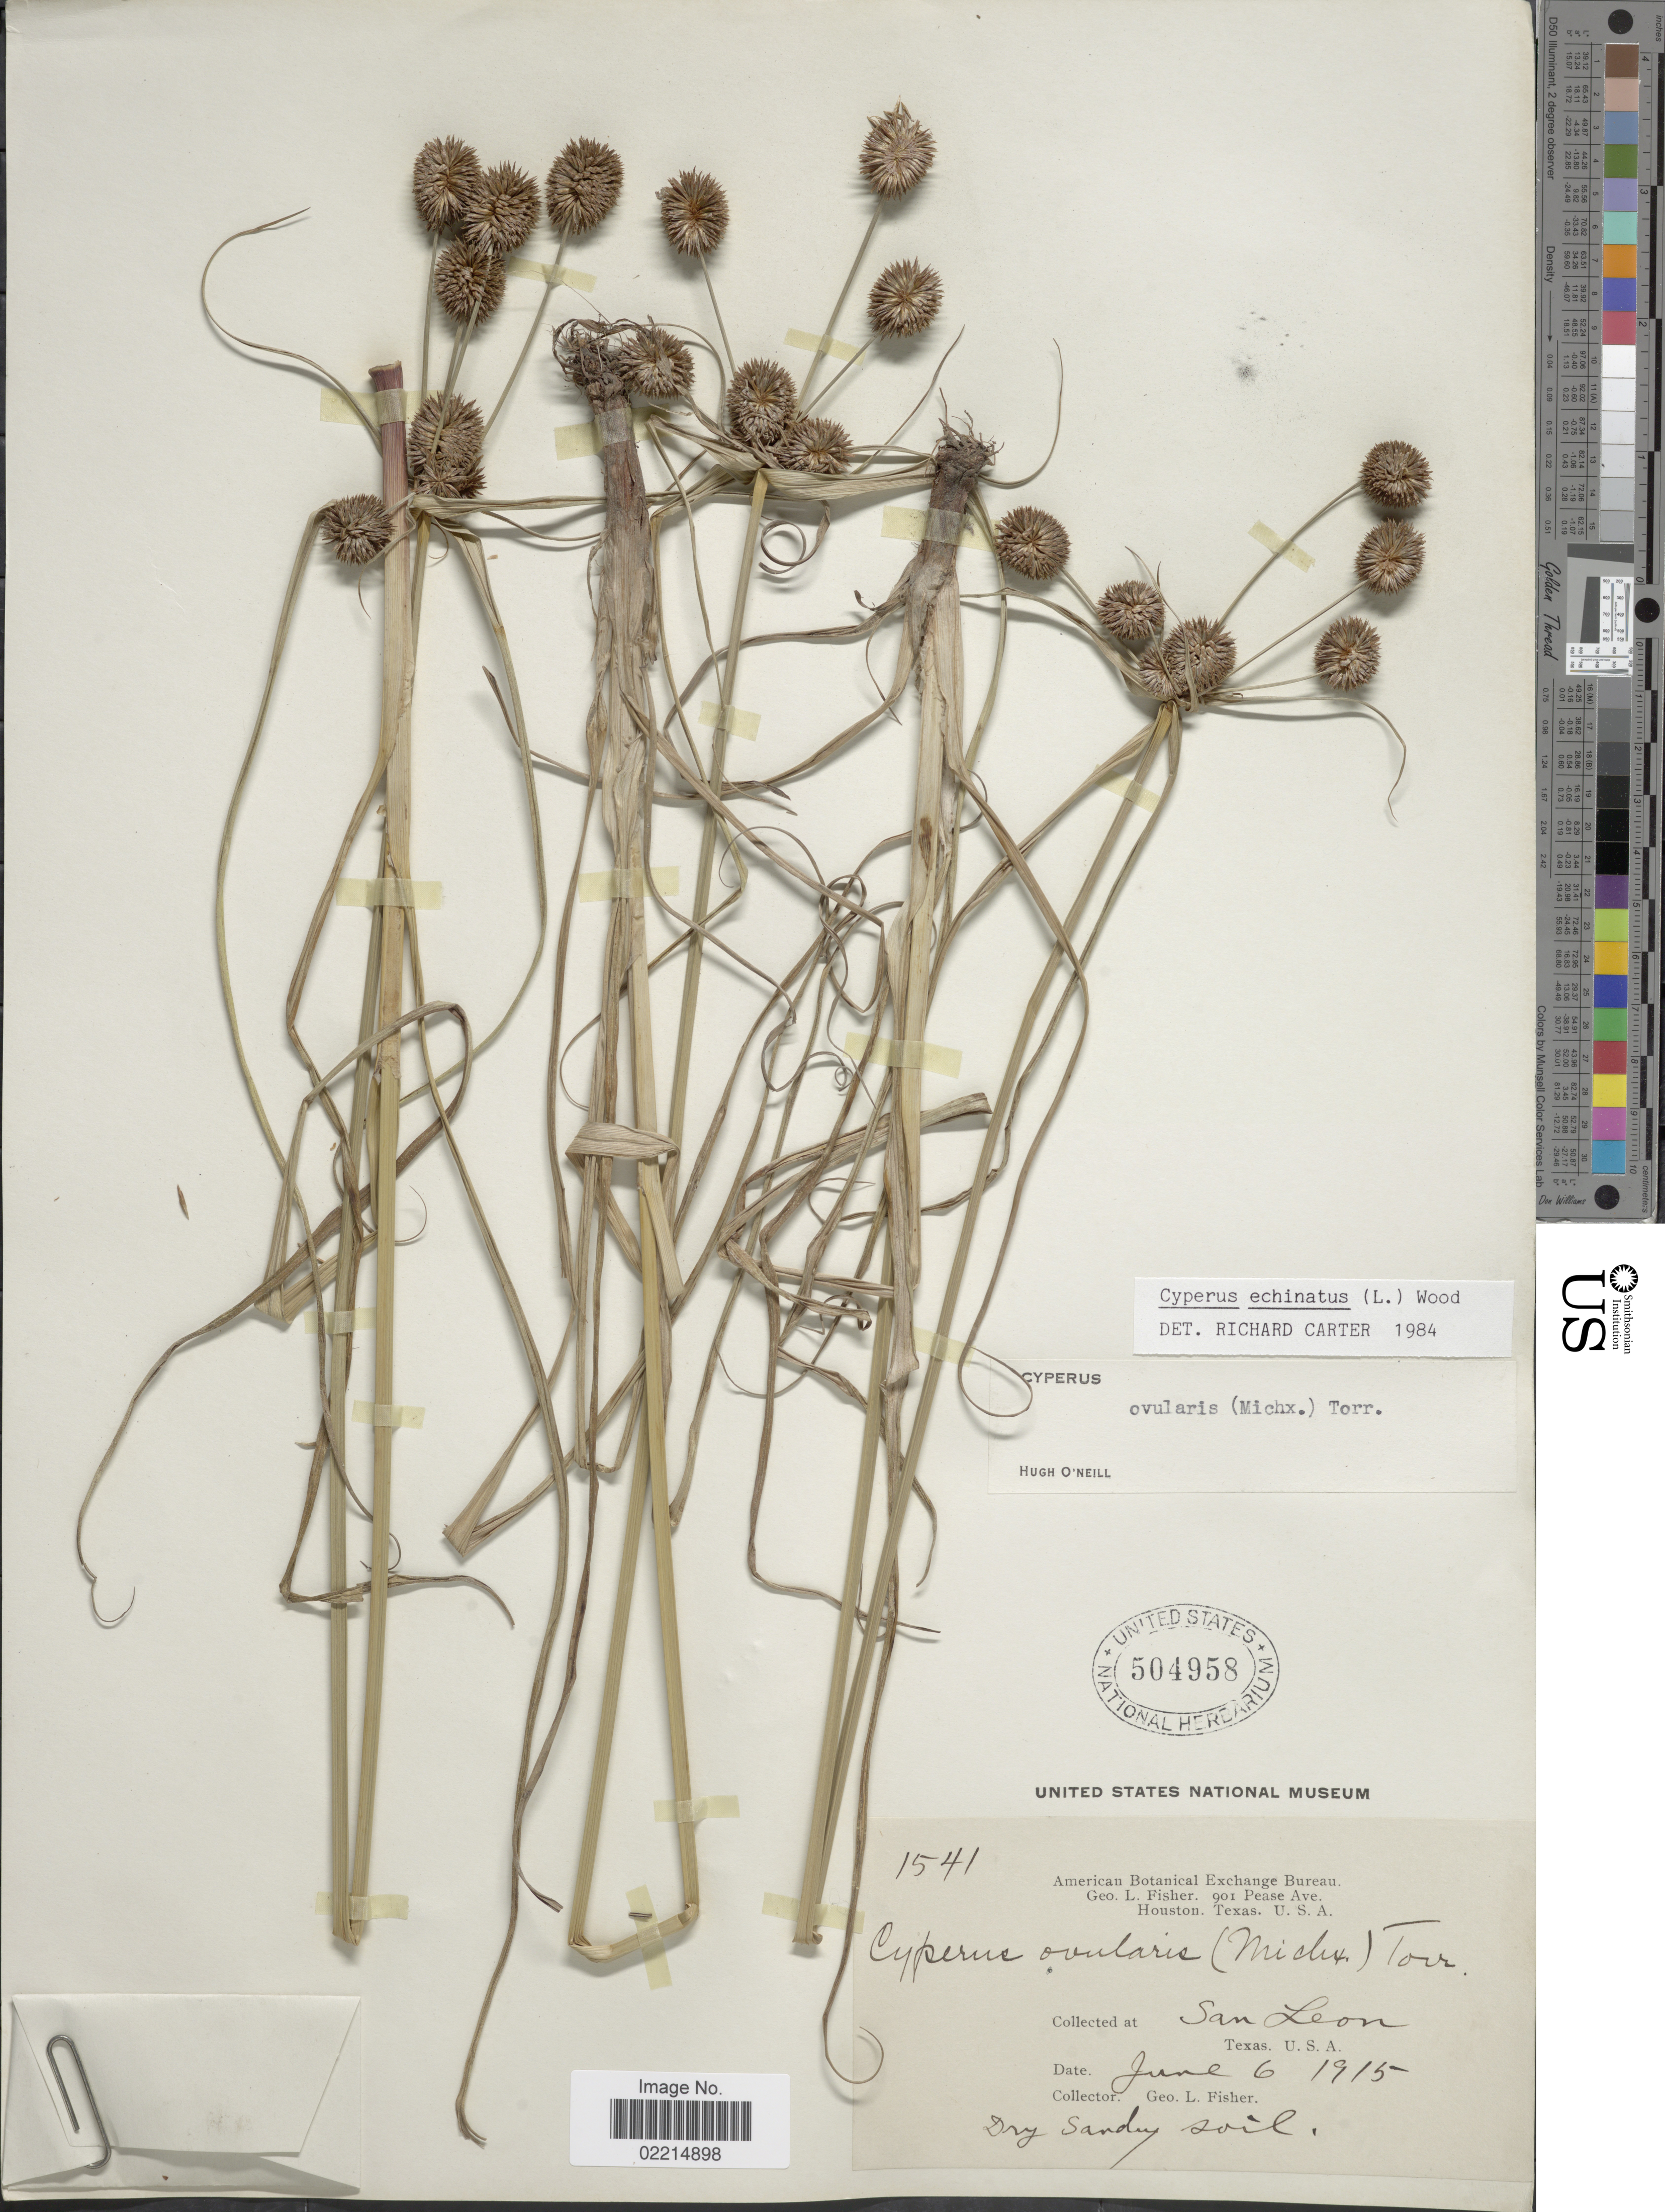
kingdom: Plantae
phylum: Tracheophyta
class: Liliopsida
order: Poales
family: Cyperaceae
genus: Cyperus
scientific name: Cyperus echinatus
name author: (L.) Alph. Wood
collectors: G. L. Fisher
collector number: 1541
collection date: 1915-06-06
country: United States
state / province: Texas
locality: San Leon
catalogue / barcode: US 504958